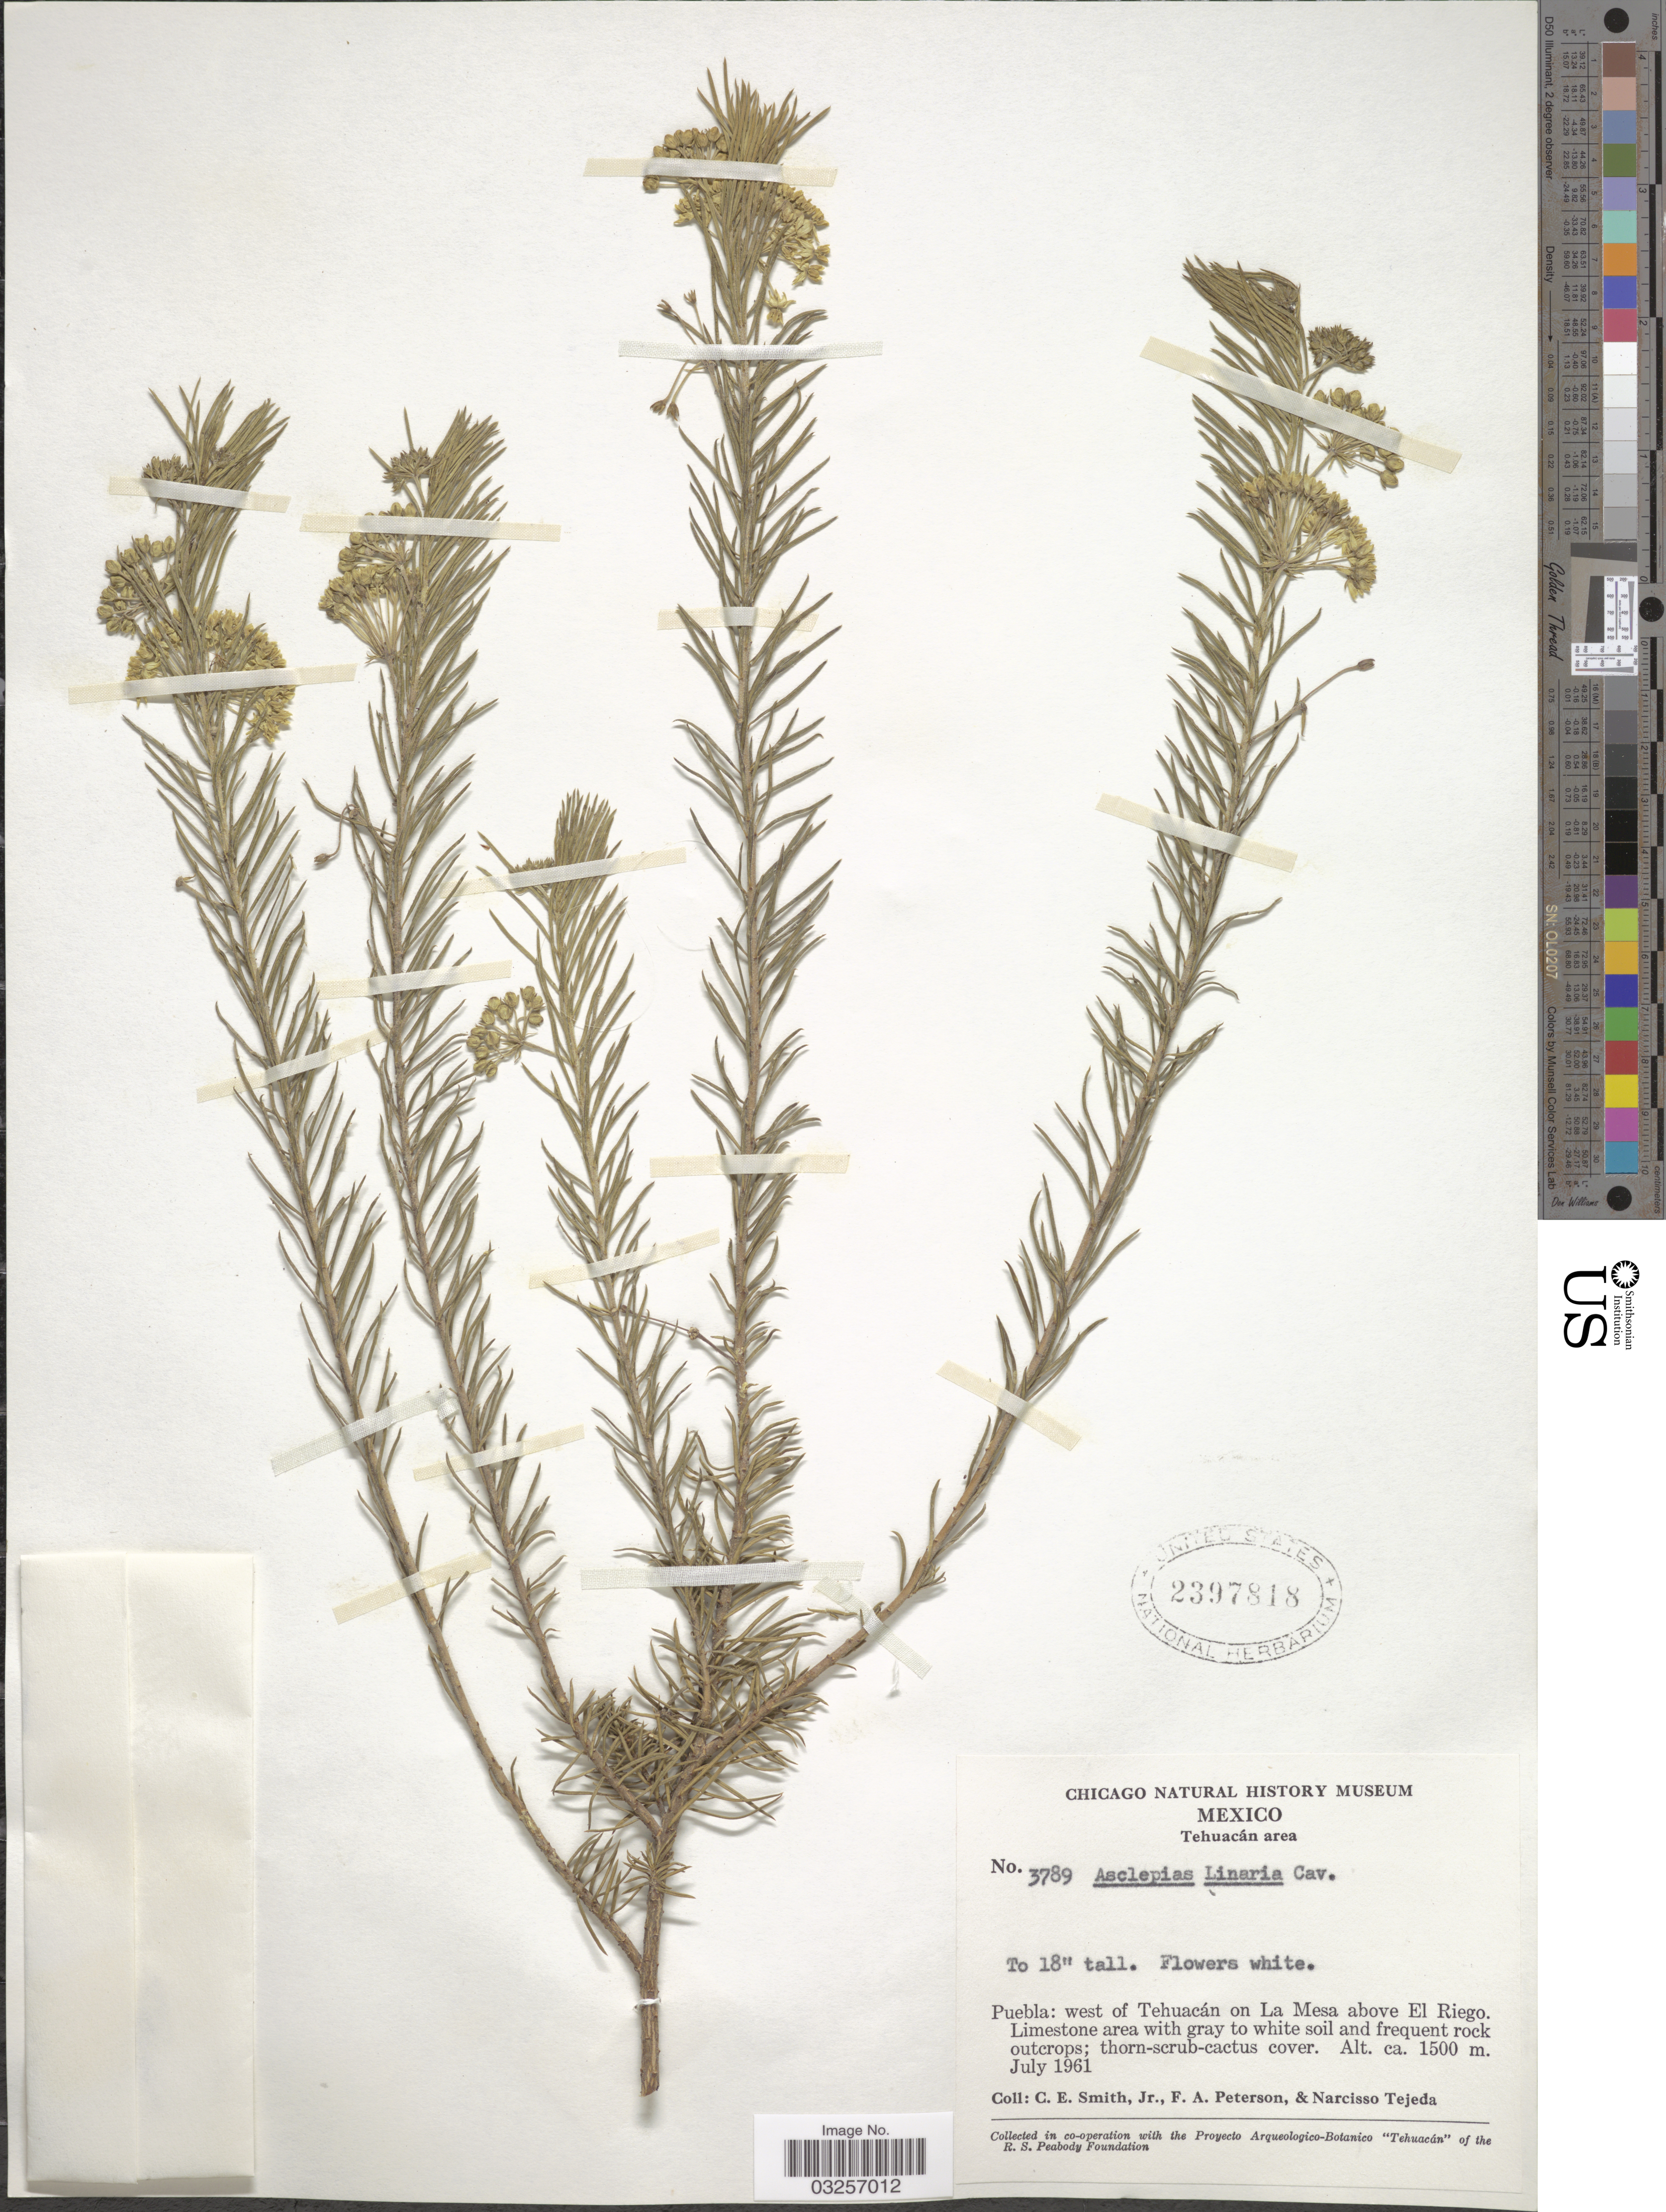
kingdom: Plantae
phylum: Tracheophyta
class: Magnoliopsida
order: Gentianales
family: Apocynaceae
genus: Asclepias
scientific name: Asclepias linaria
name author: Cav.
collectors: C. E. Smith Jr., F. A. Peterson & N. Tejeda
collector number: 3789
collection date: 1961-07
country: Mexico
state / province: Puebla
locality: Tehuácan area. West of Tehuácan on La Mesa above El Riego.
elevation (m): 1500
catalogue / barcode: US 2397818